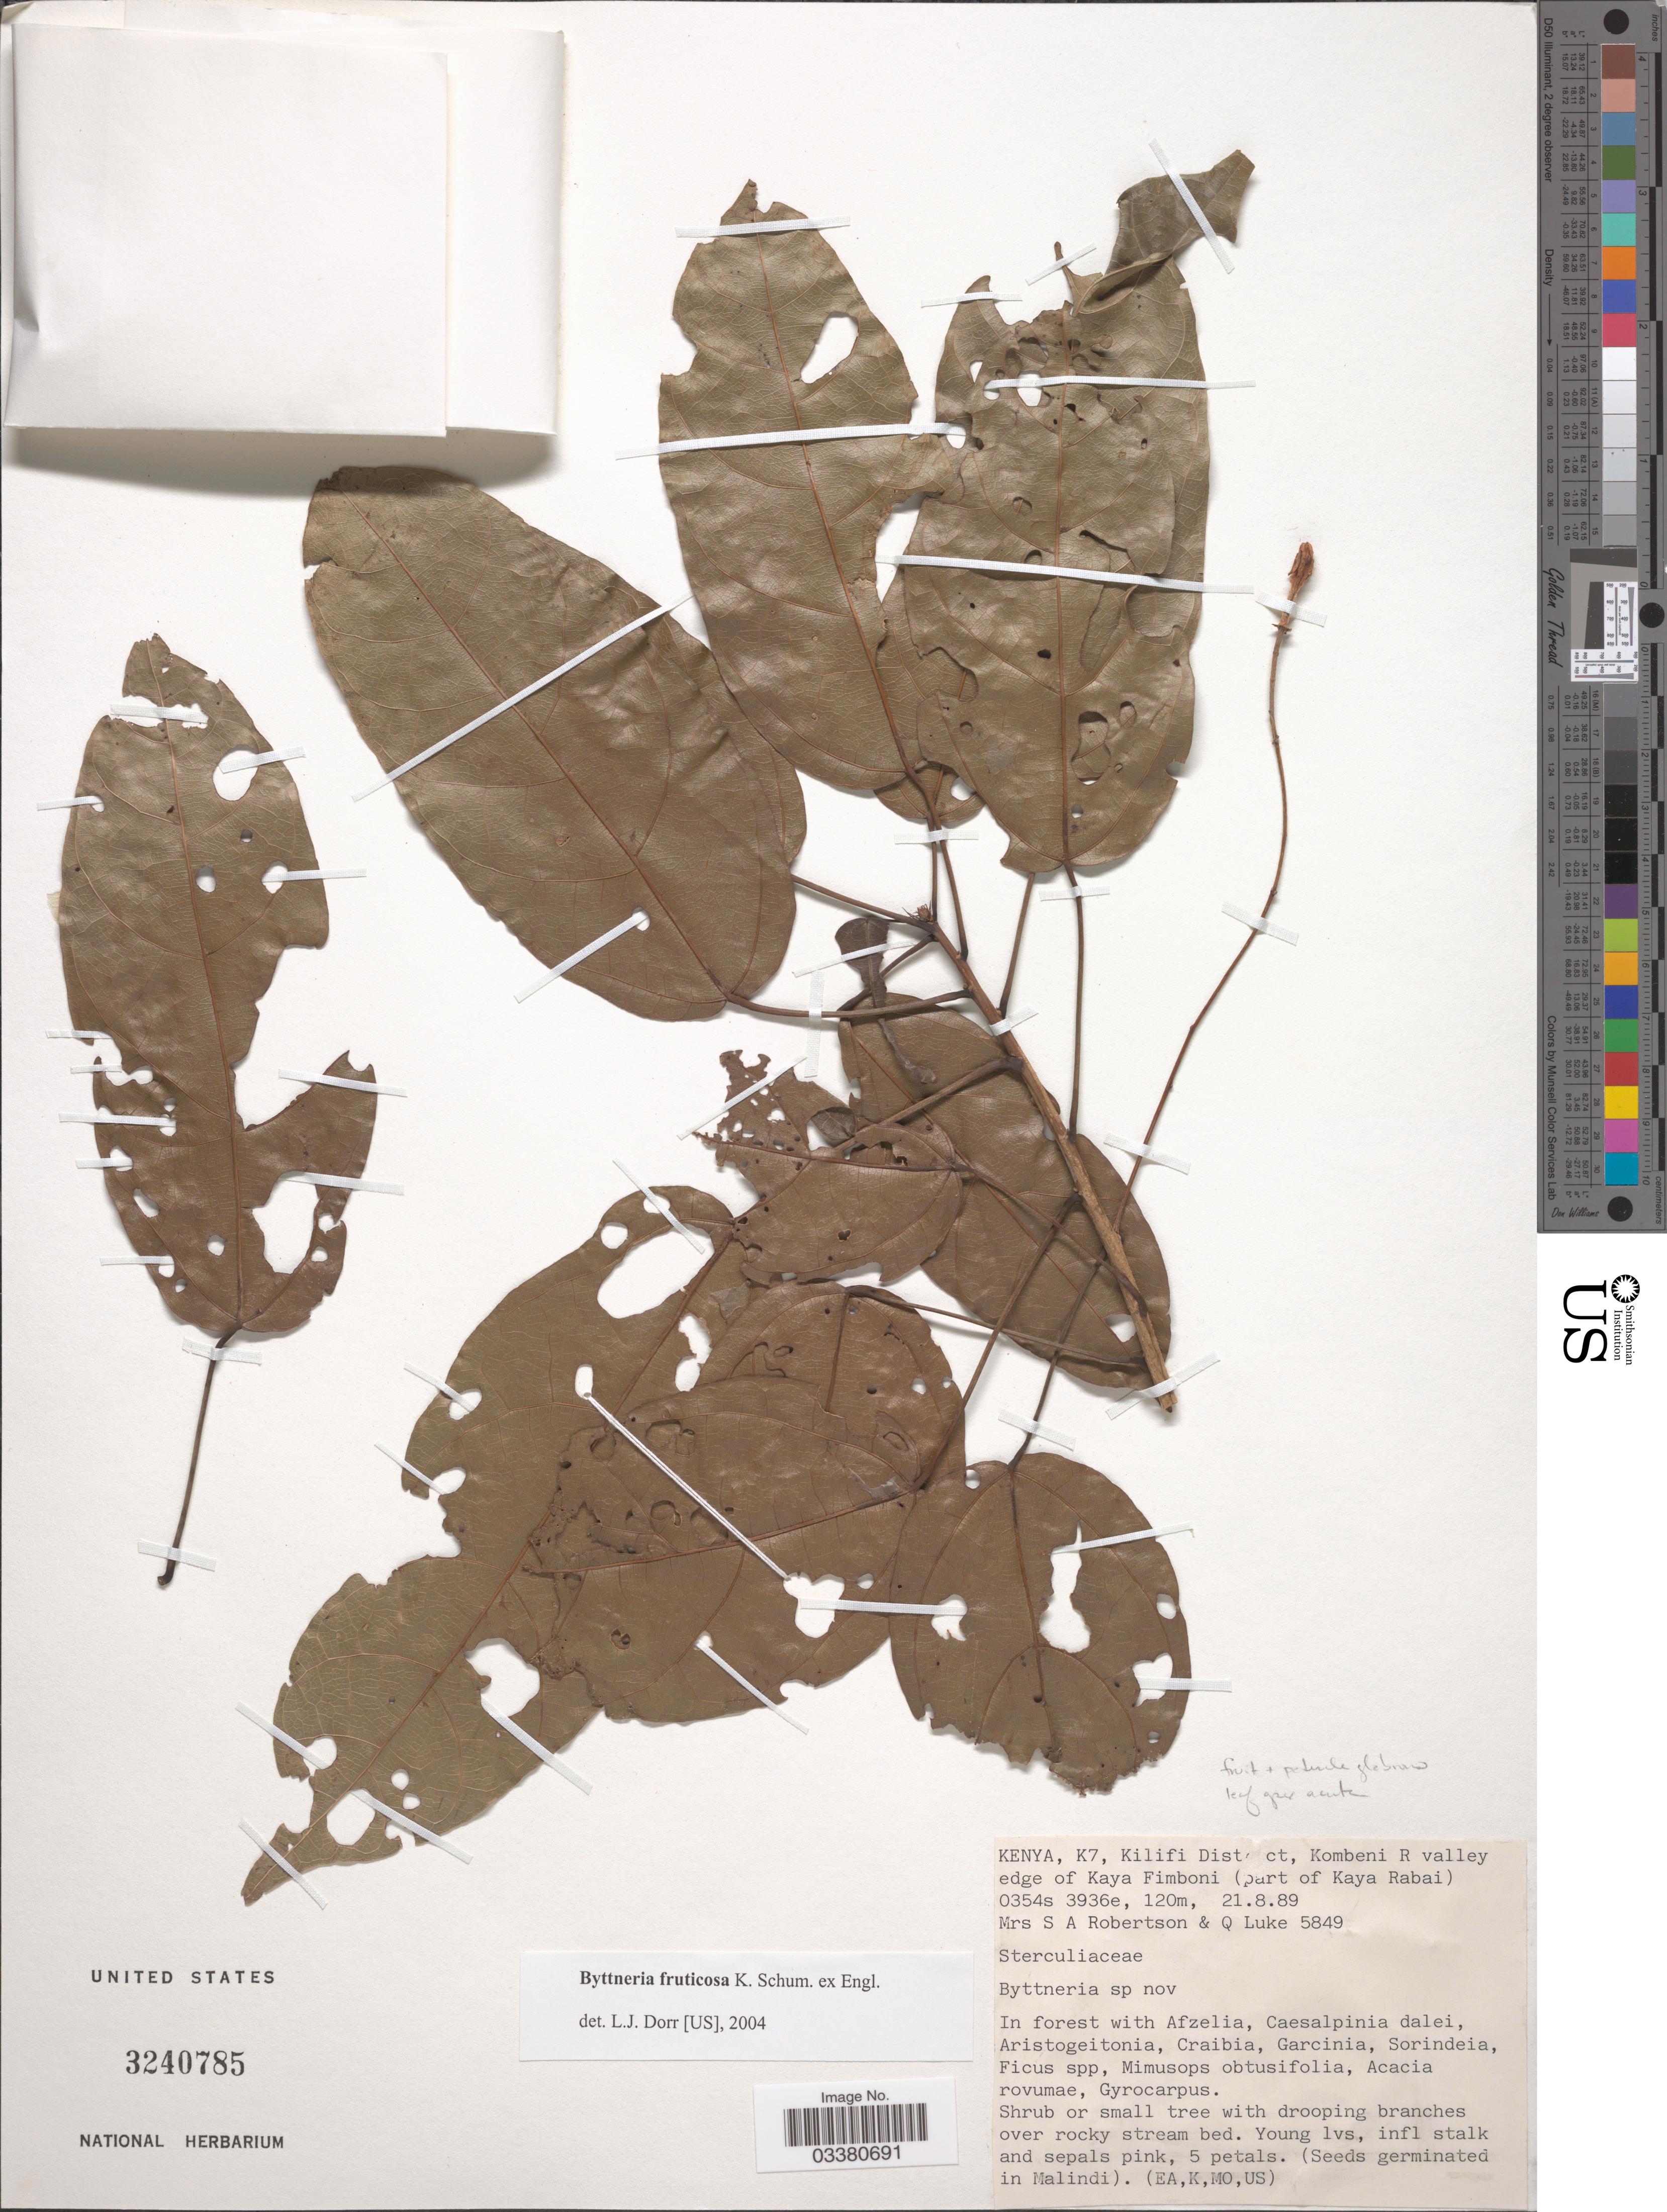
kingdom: Plantae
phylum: Tracheophyta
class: Magnoliopsida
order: Malvales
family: Malvaceae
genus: Byttneria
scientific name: Byttneria fruticosa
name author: K. Schum.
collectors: S. Robertson & Q. Luke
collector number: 5849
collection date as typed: Transcribed d/m/y: 21/8/89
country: Kenya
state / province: Kilifi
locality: K7, Kilifi District, Kombeni R valley edge of Kaya Fimboni (part of Kaya Rabai).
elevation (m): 120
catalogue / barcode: US 3240785